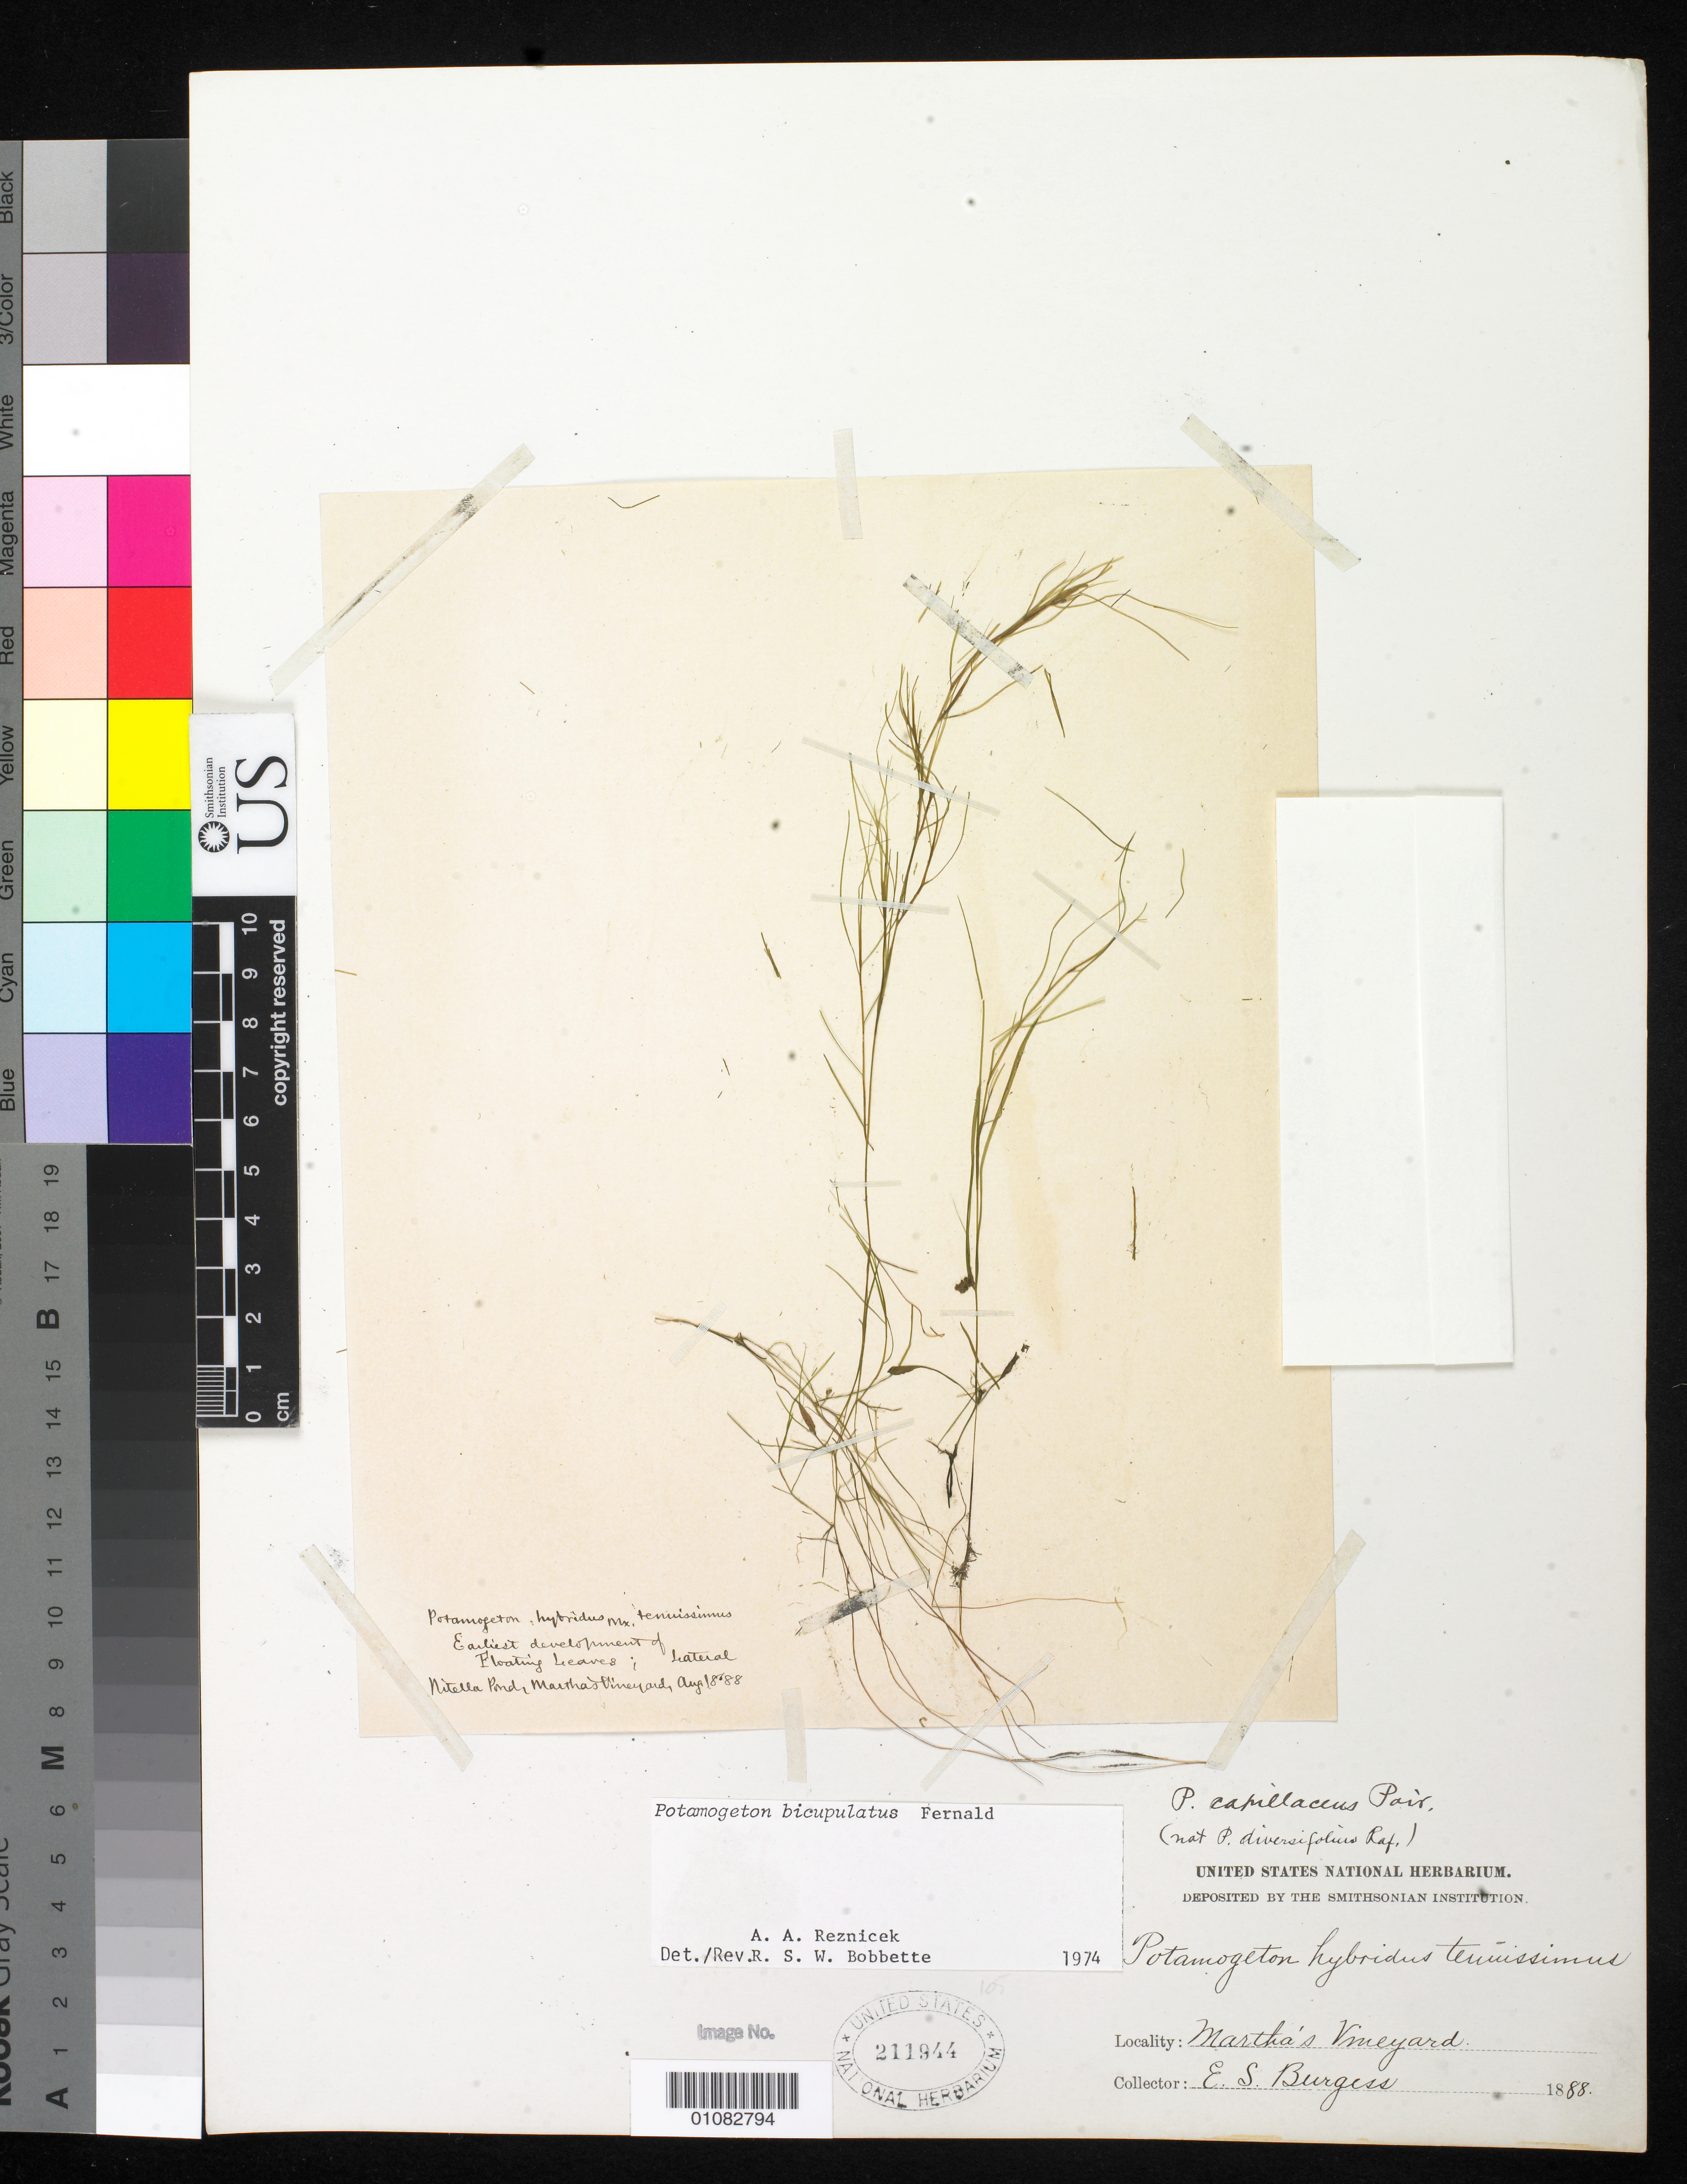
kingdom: Plantae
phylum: Tracheophyta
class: Liliopsida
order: Alismatales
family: Potamogetonaceae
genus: Potamogeton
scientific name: Potamogeton bicupulatus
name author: Fernald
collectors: E. Burgess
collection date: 1888-08-18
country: United States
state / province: Massachusetts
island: Martha's Vineyard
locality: Nitella Pond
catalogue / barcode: US 211944